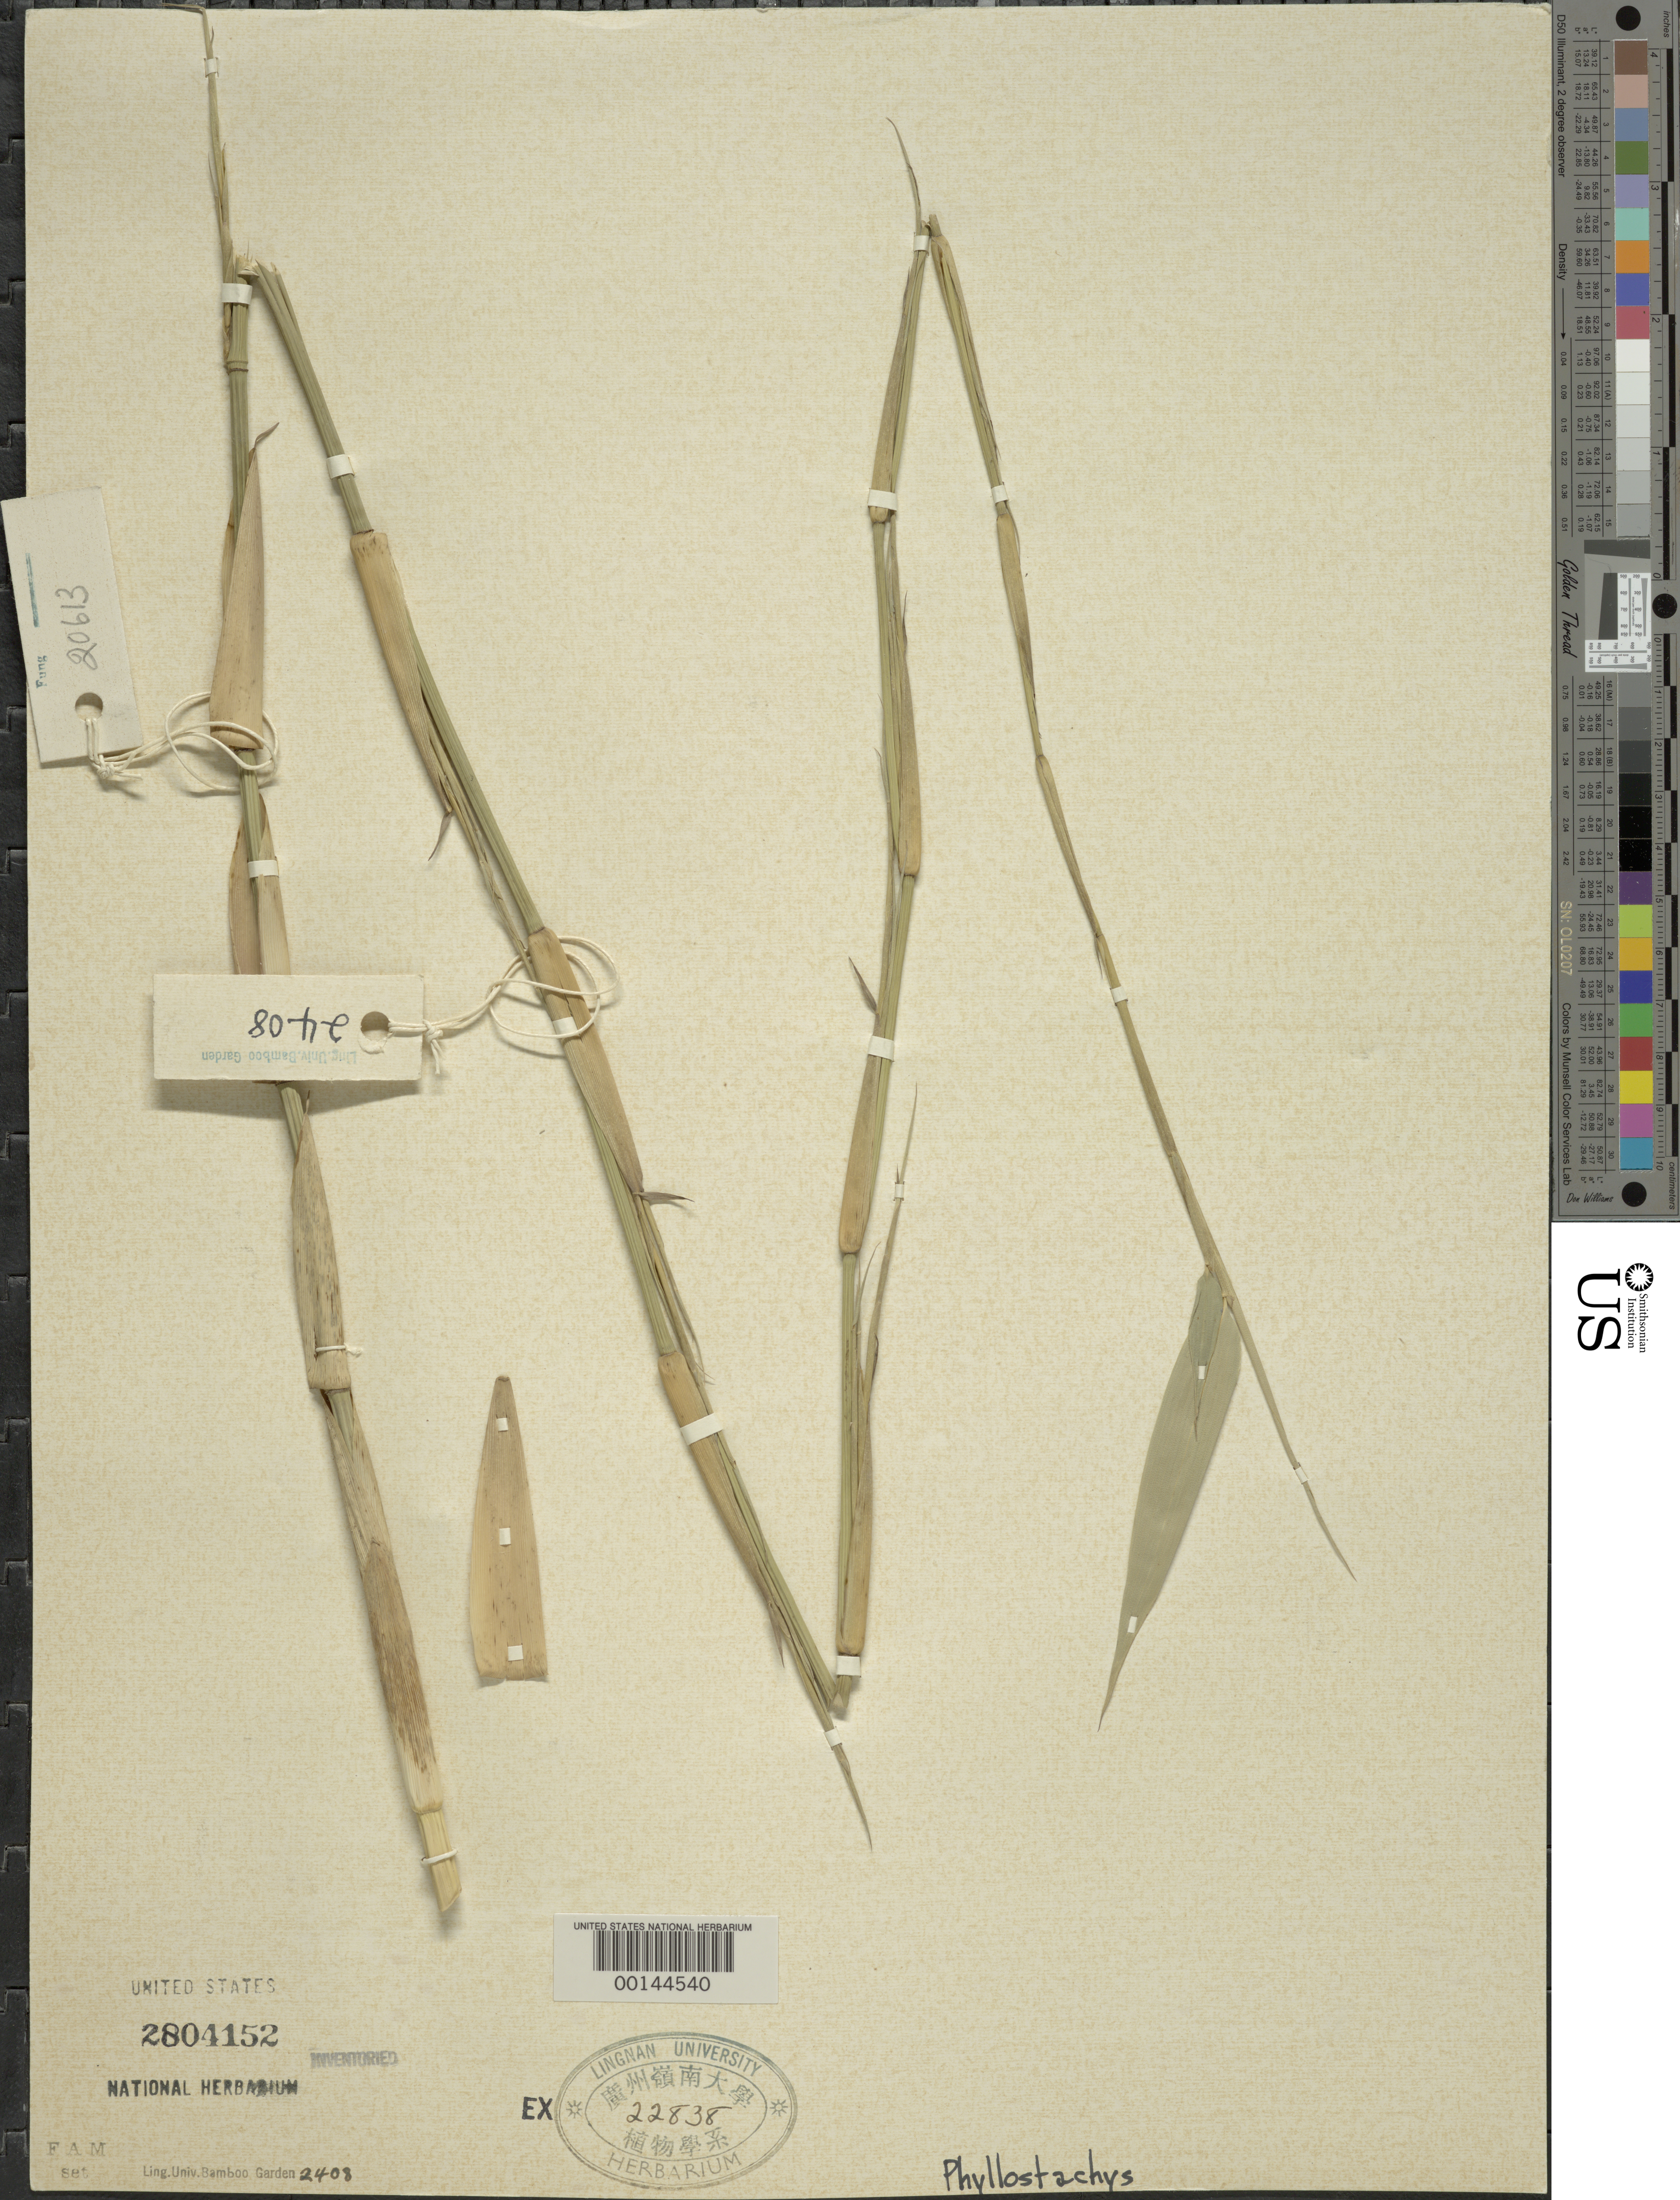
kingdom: Plantae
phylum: Tracheophyta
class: Liliopsida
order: Poales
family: Poaceae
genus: Phyllostachys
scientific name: Phyllostachys sp.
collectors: H. L. Fung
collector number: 20613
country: China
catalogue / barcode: US 2804152